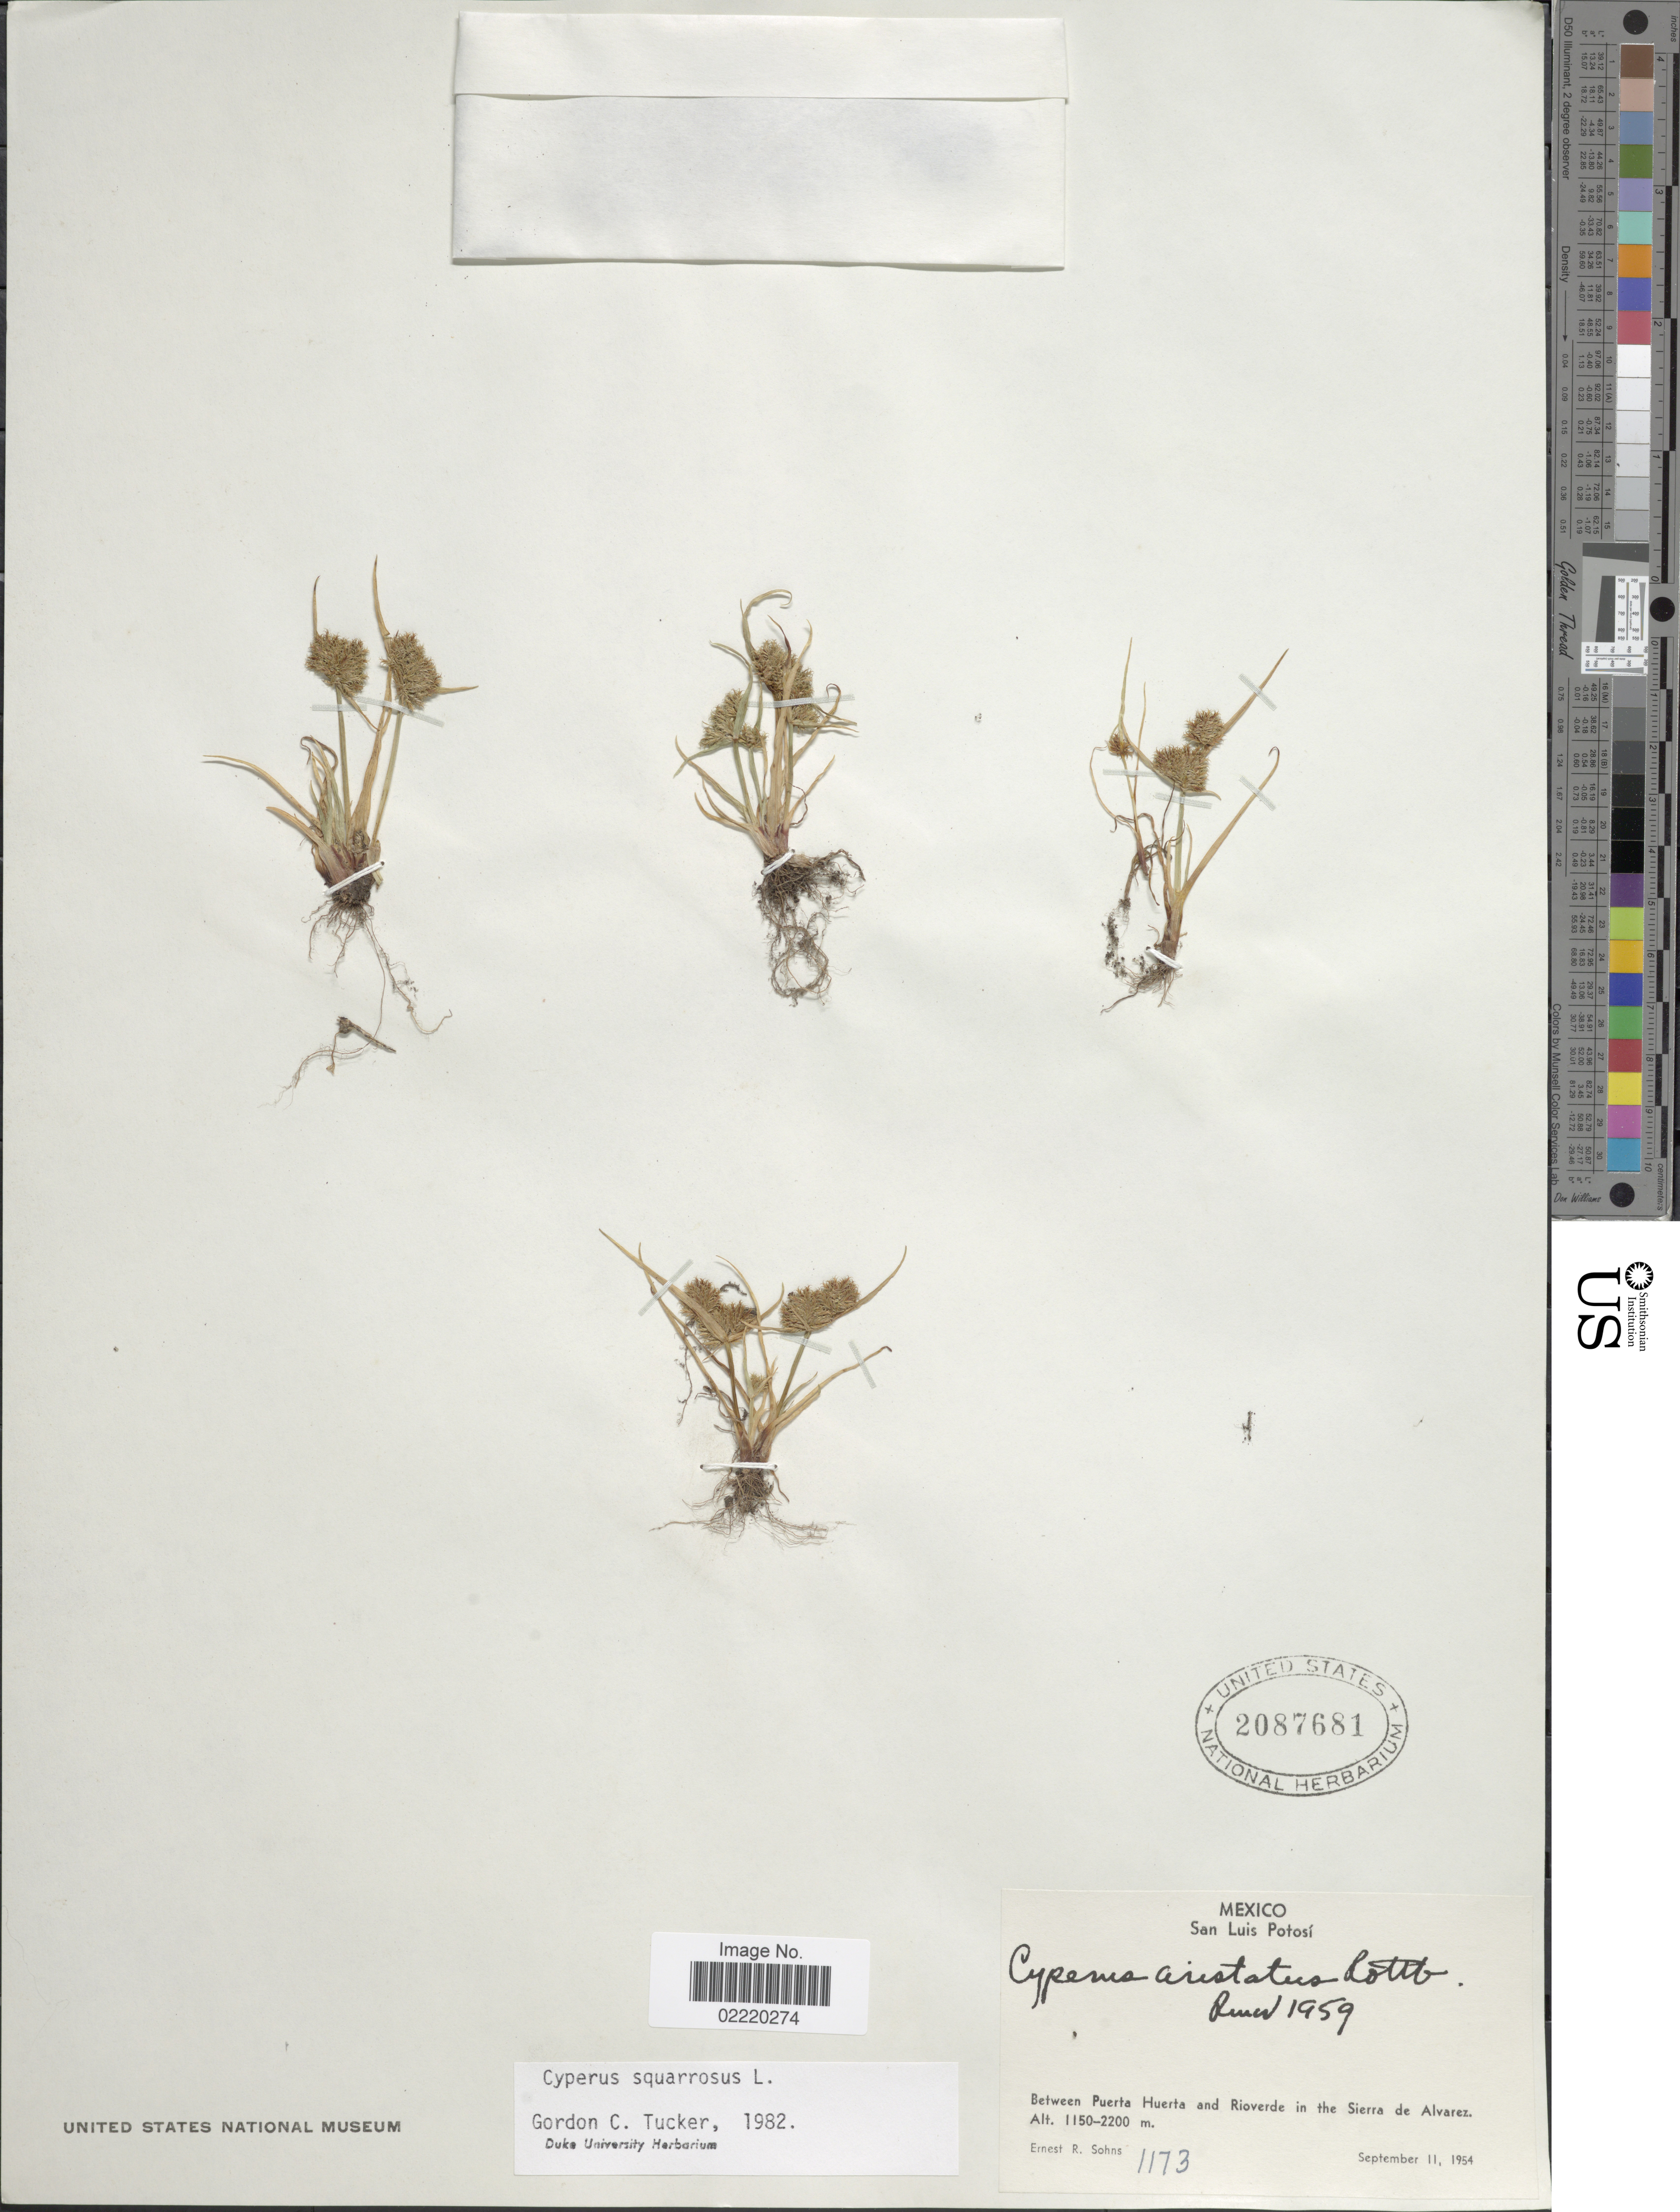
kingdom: Plantae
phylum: Tracheophyta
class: Liliopsida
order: Poales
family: Cyperaceae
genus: Cyperus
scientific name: Cyperus squarrosus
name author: L.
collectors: E. R. Sohns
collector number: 1173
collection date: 1954-09-11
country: Mexico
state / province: San Luis Potosí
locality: Between Puerta Huerta and Rioverde in the Sierra de Alvarez.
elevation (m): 1150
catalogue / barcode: US 2087681